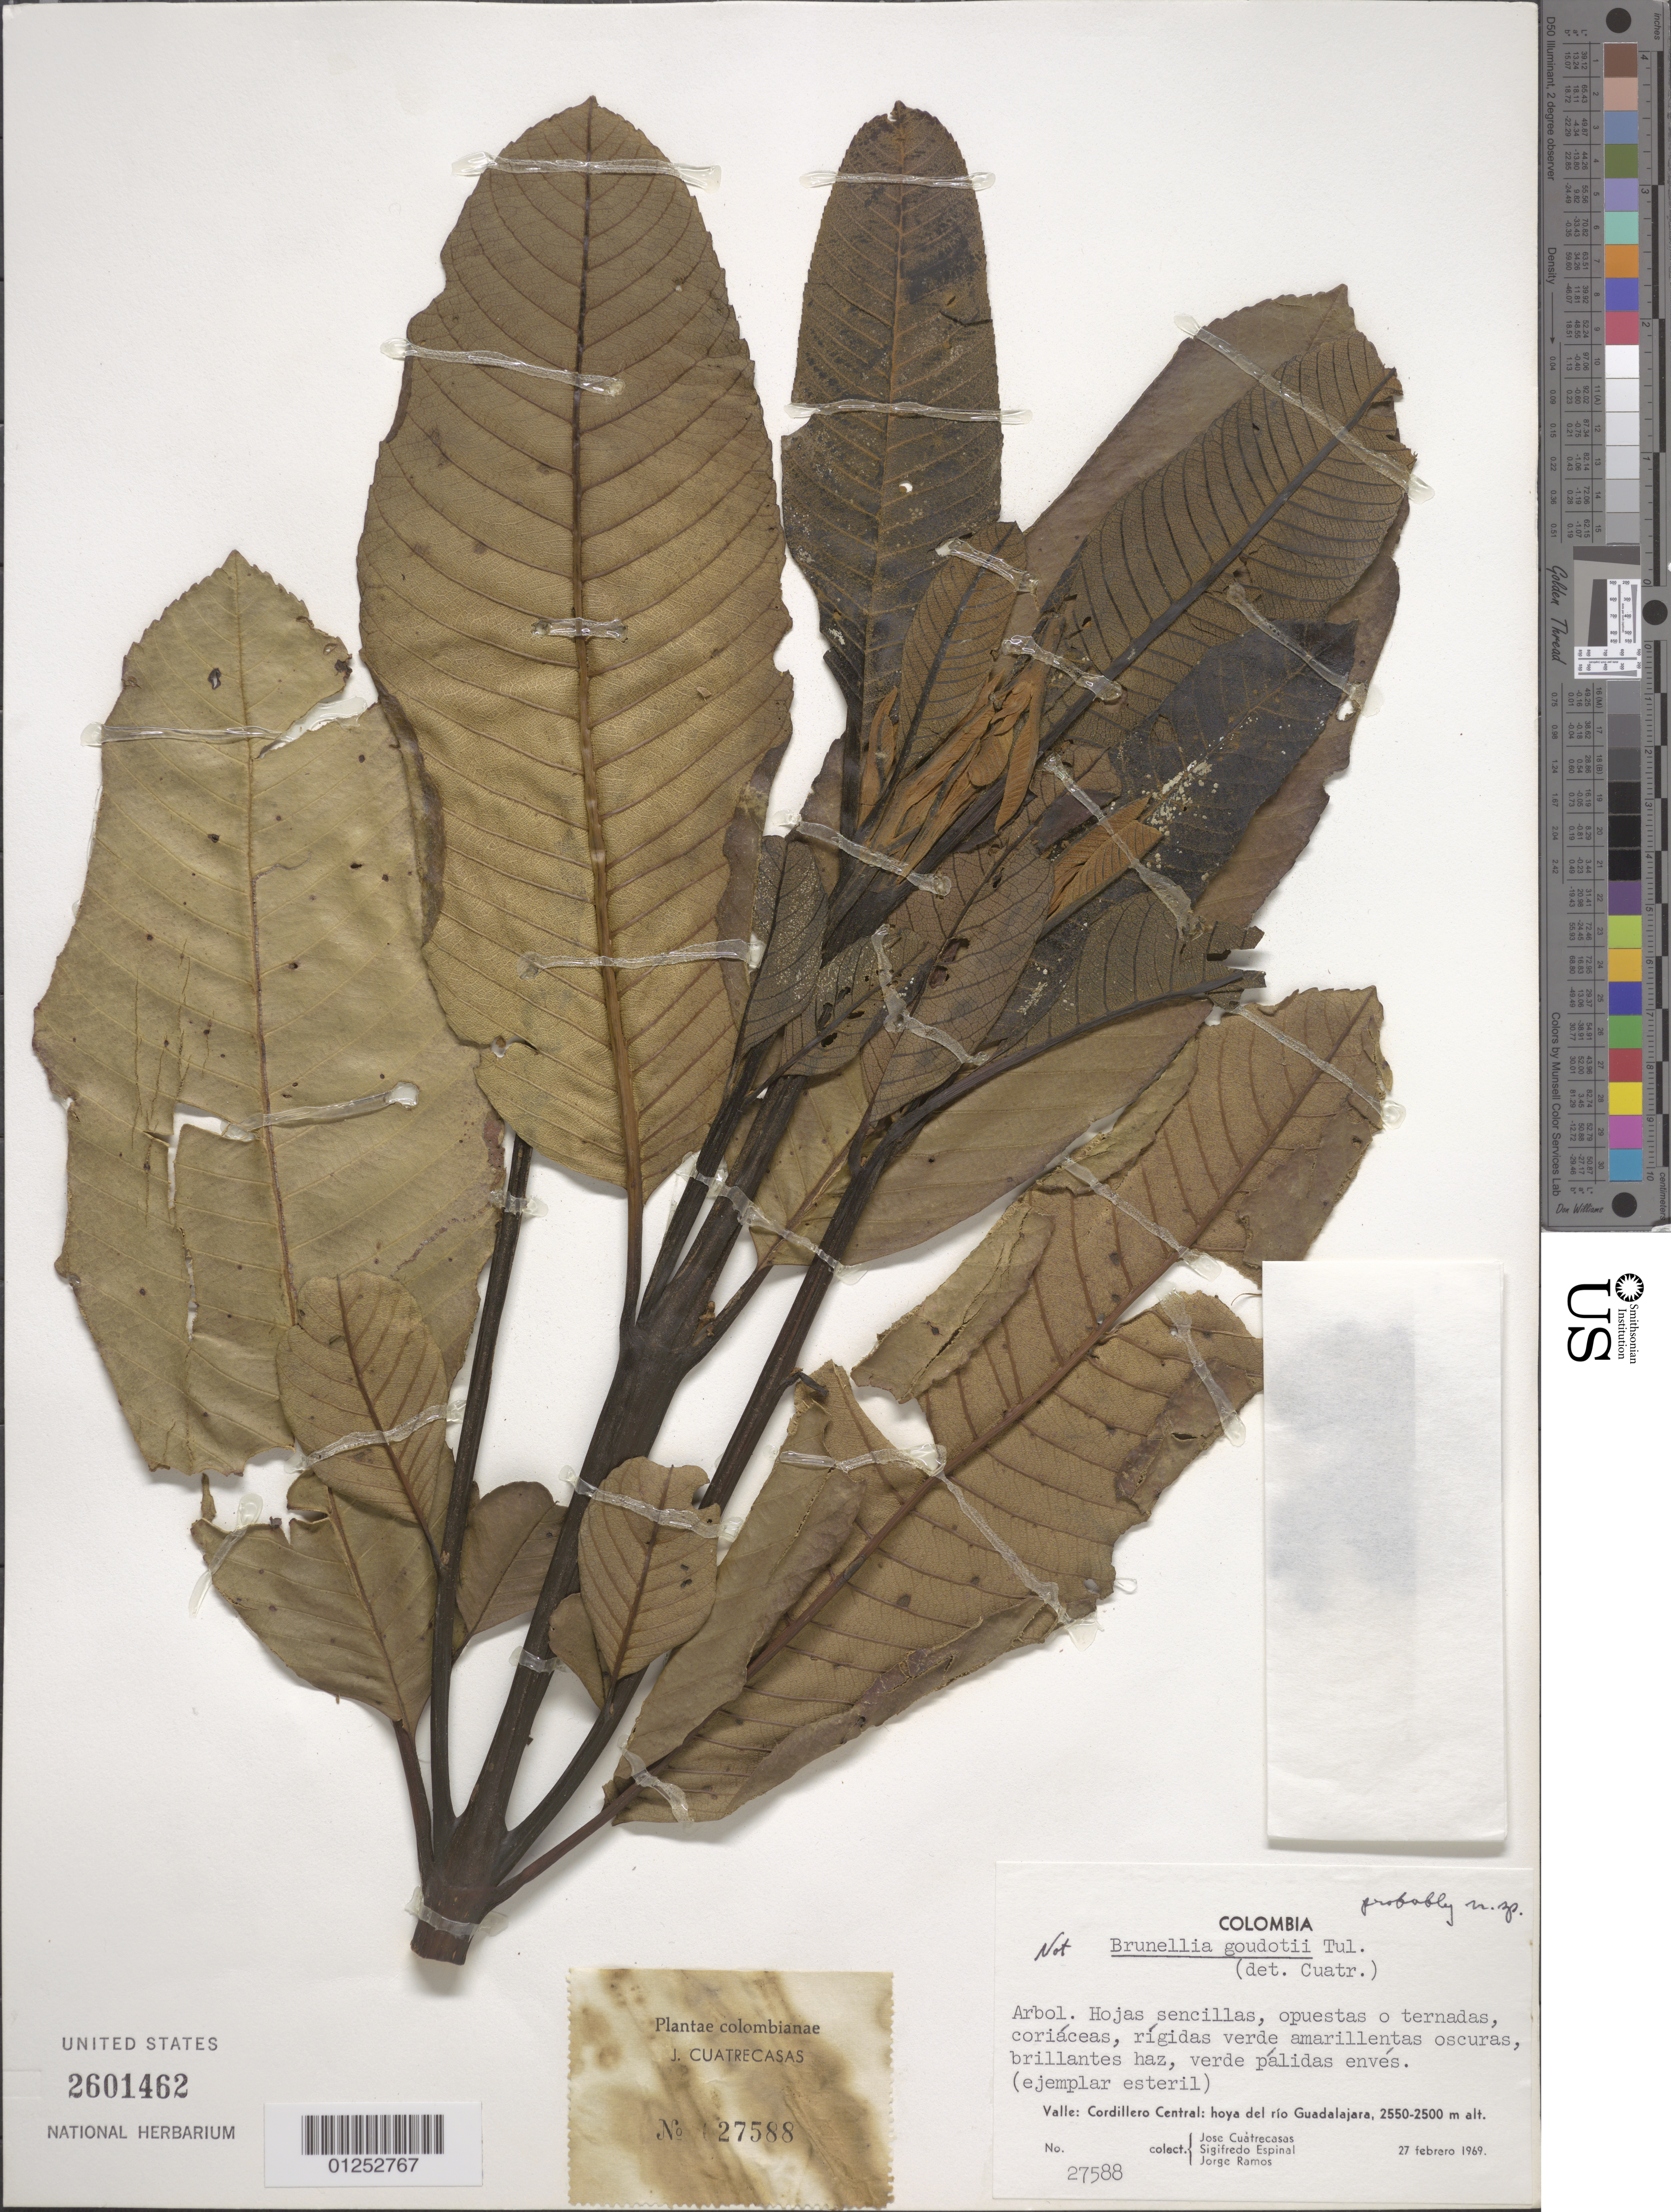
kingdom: Plantae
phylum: Tracheophyta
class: Magnoliopsida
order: Oxalidales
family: Brunelliaceae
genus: Brunellia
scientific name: Brunellia goudotii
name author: Tul.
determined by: Cuatrecasas, J.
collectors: J. Cuatrecasas, L. S. Espinal & J. Ramos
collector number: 27588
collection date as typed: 27-Feb-69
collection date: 1969-02-27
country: Colombia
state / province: Valle del Cauca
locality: Cordillera Central, hoya del Río Guadalajara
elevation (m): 2500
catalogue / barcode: US 2601462